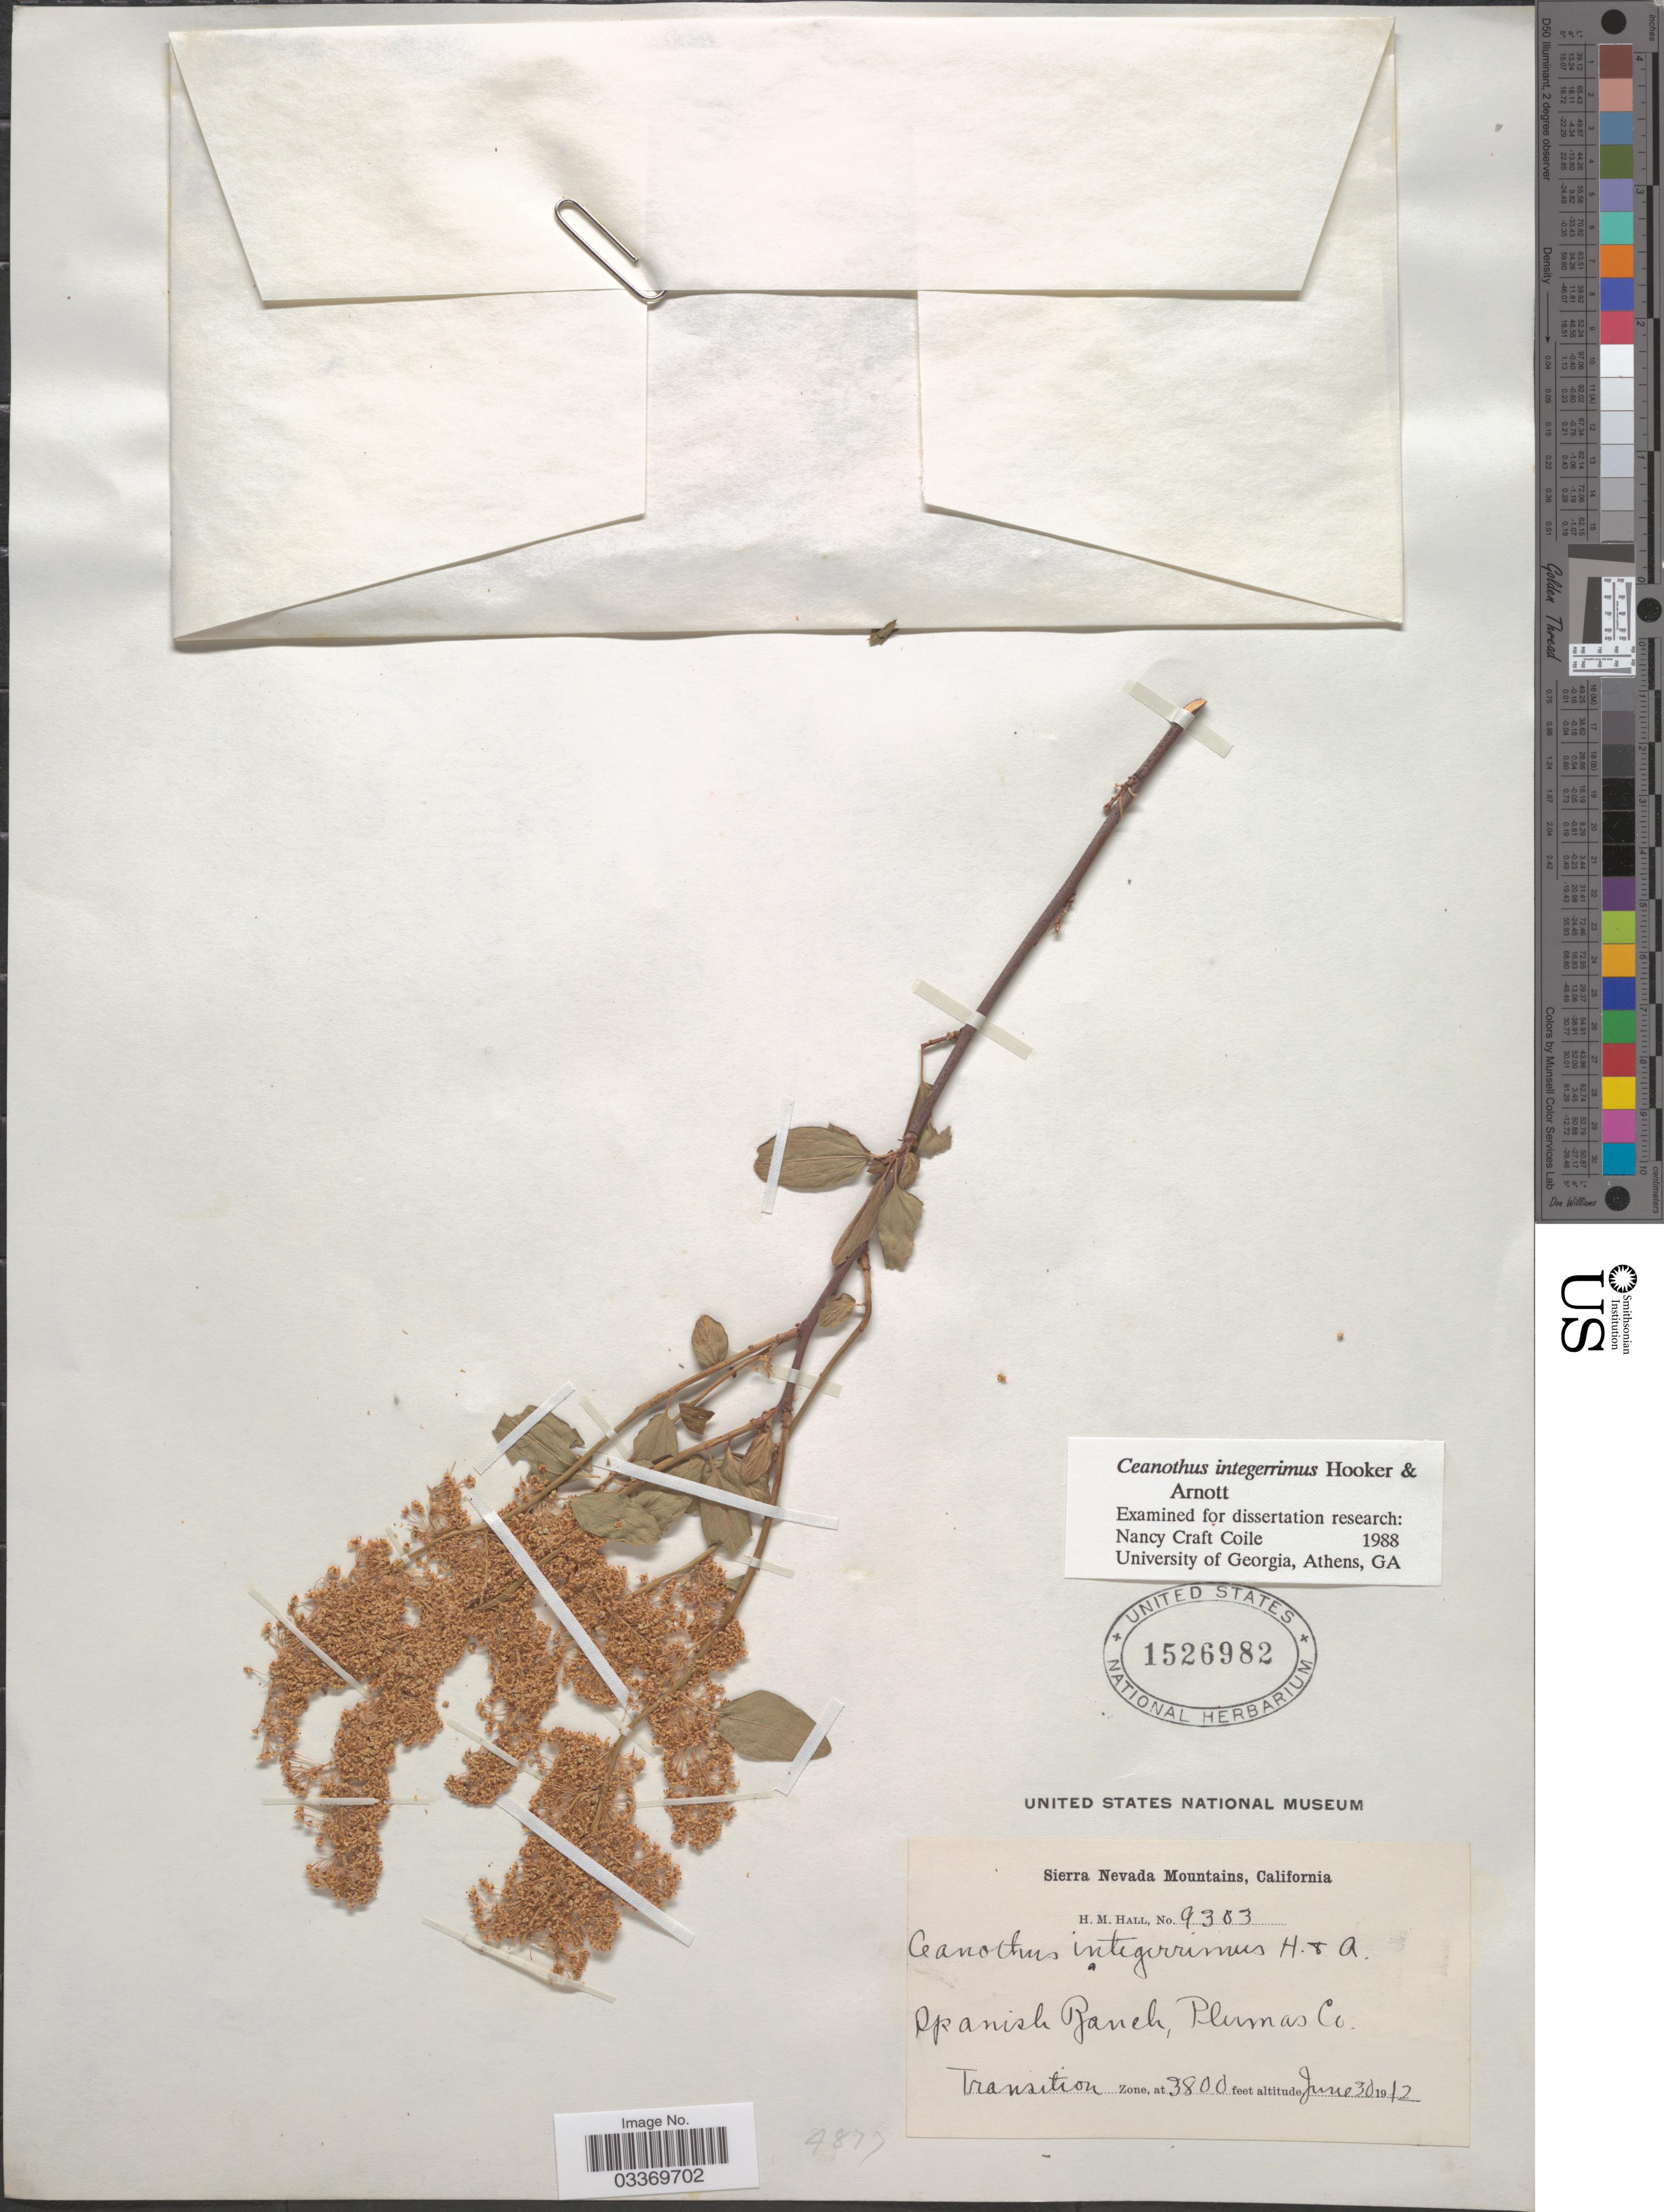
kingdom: Plantae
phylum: Tracheophyta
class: Magnoliopsida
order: Rosales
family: Rhamnaceae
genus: Ceanothus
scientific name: Ceanothus integerrimus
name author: Hook. & Arn.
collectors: H. M. Hall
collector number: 9303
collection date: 1912-06-30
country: United States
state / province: California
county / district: Plumas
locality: Sierra Nevada Mountains. Spanish Ranch, Plumas Co. Transition Zone.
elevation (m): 1158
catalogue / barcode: US 1526982